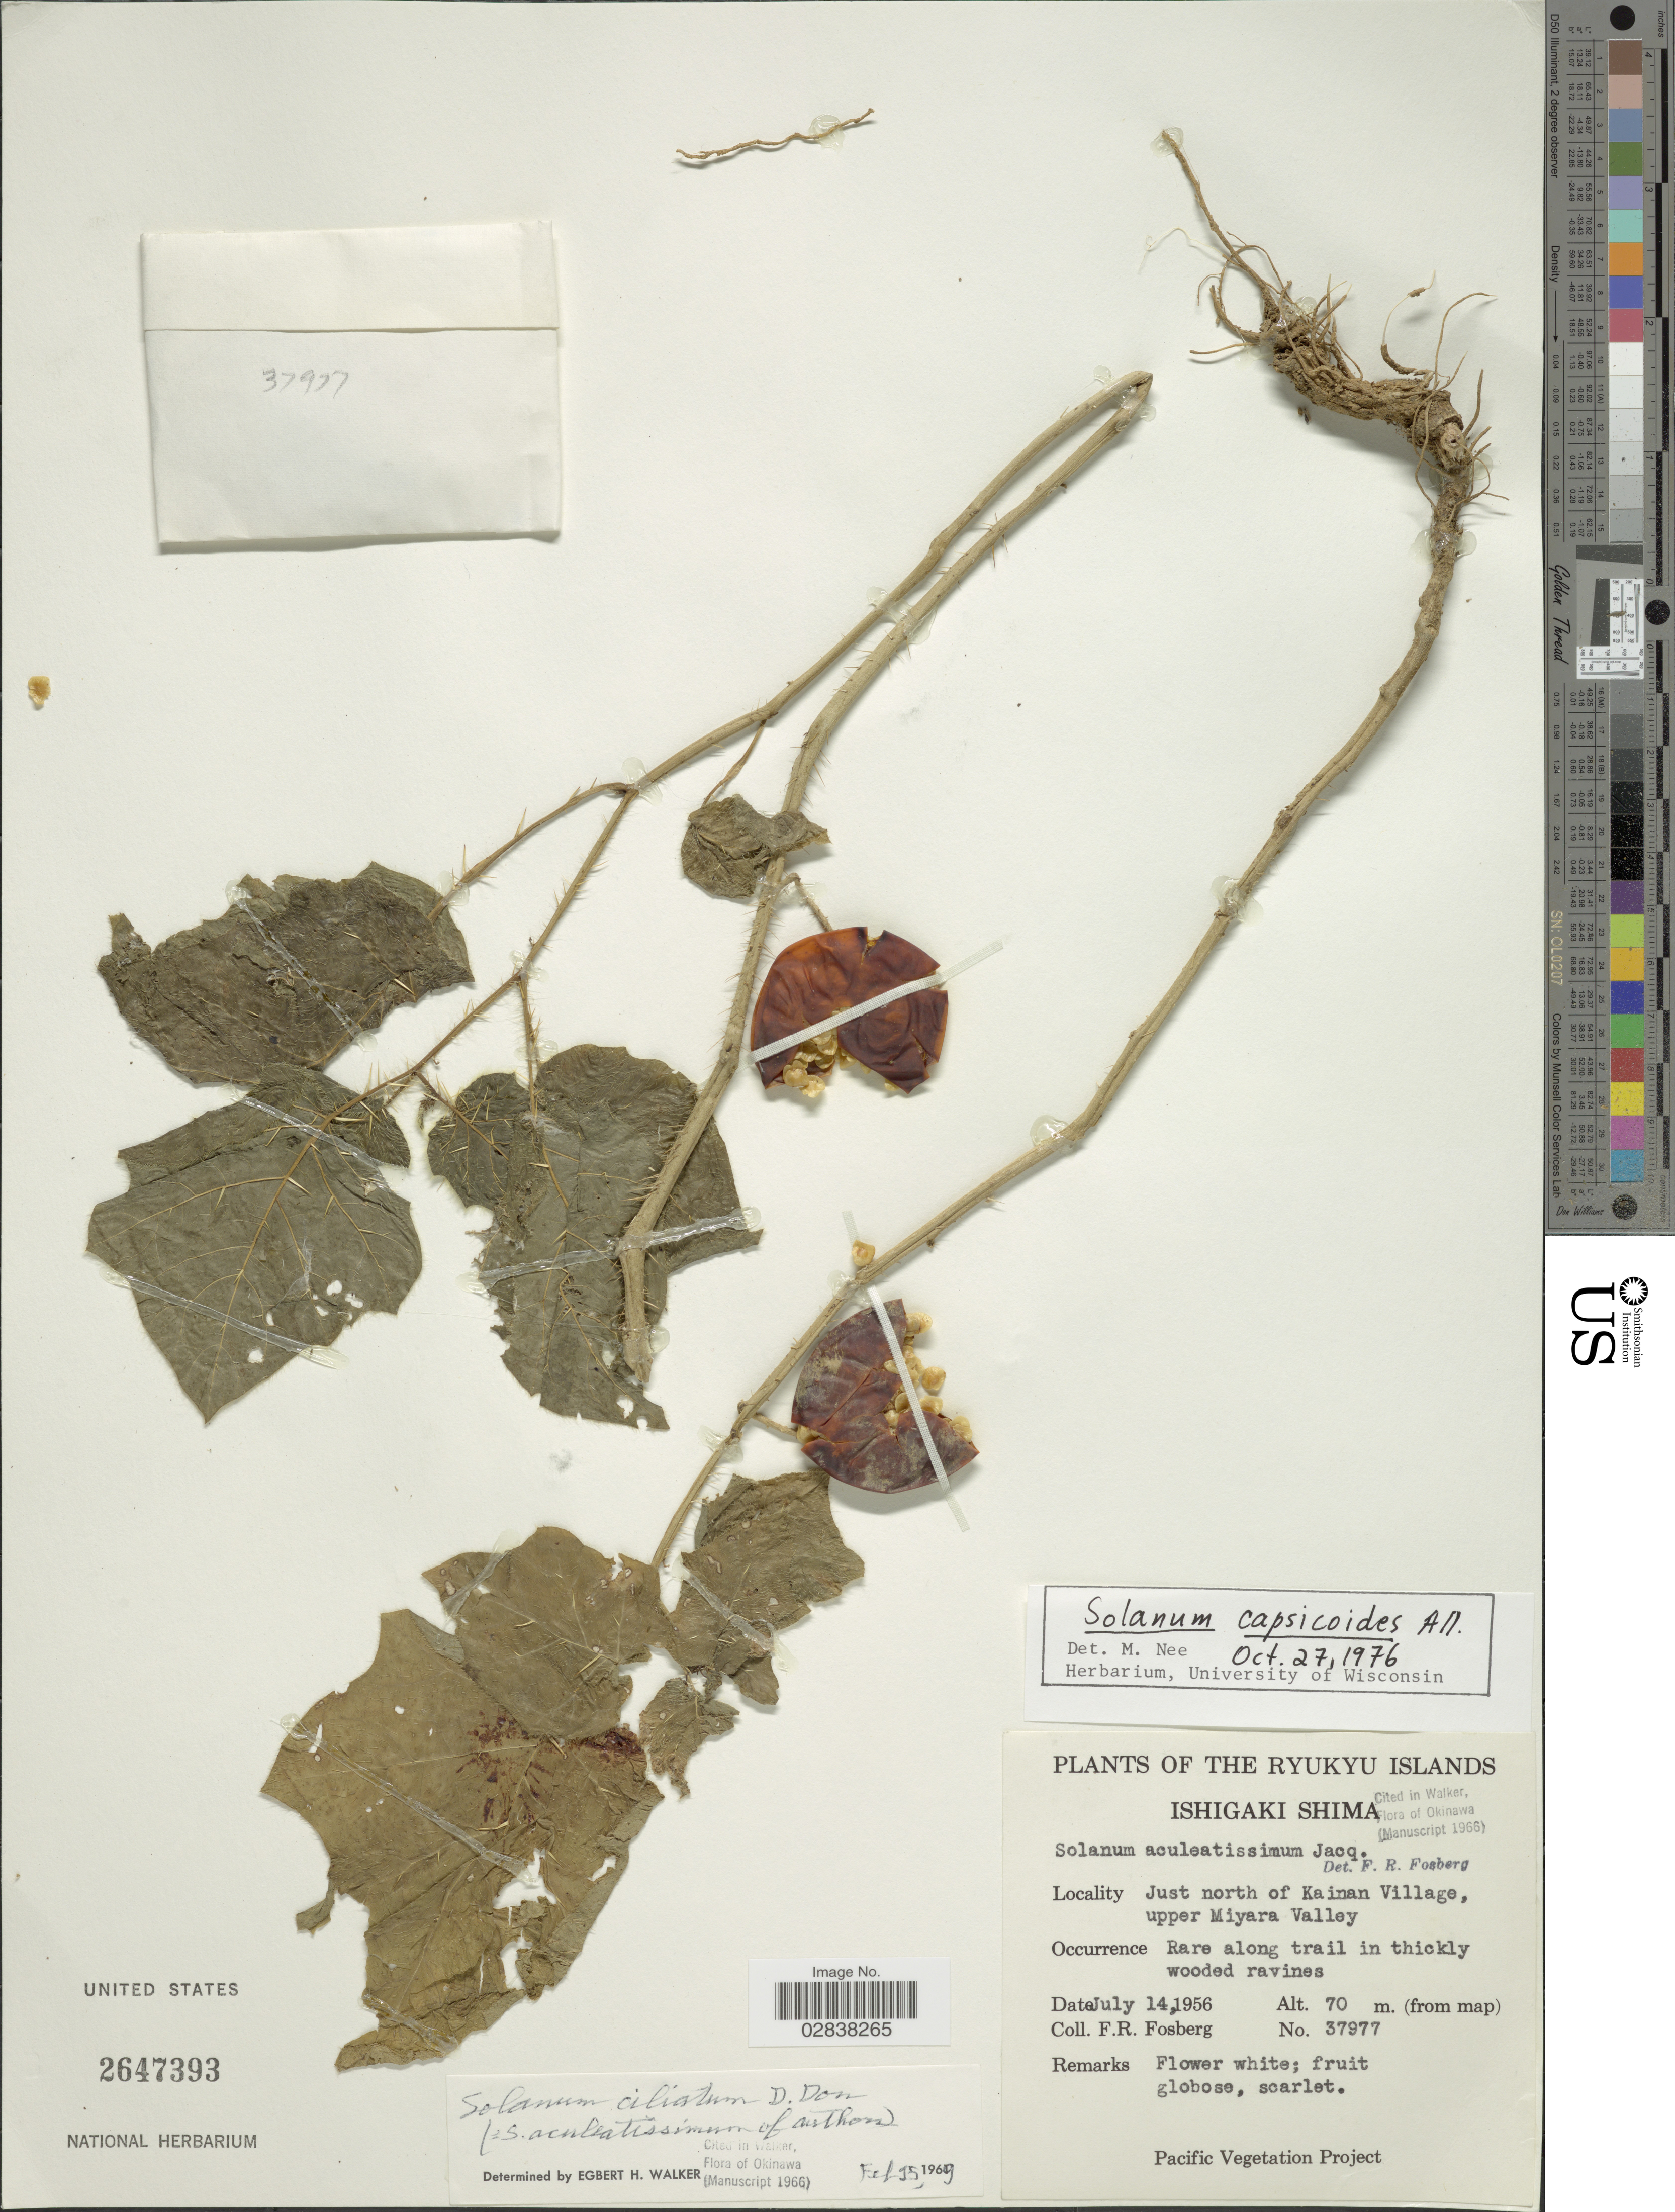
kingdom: Plantae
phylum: Tracheophyta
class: Magnoliopsida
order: Solanales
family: Solanaceae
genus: Solanum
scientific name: Solanum capsicoides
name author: All.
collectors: F. R. Fosberg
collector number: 37977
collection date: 1956-07-14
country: Japan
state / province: Okinawa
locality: Ryukyu Islands, Ishigaki Shima, Just north of Kainan Village, upper Miyara Valley.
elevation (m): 70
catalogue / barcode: US 2647393